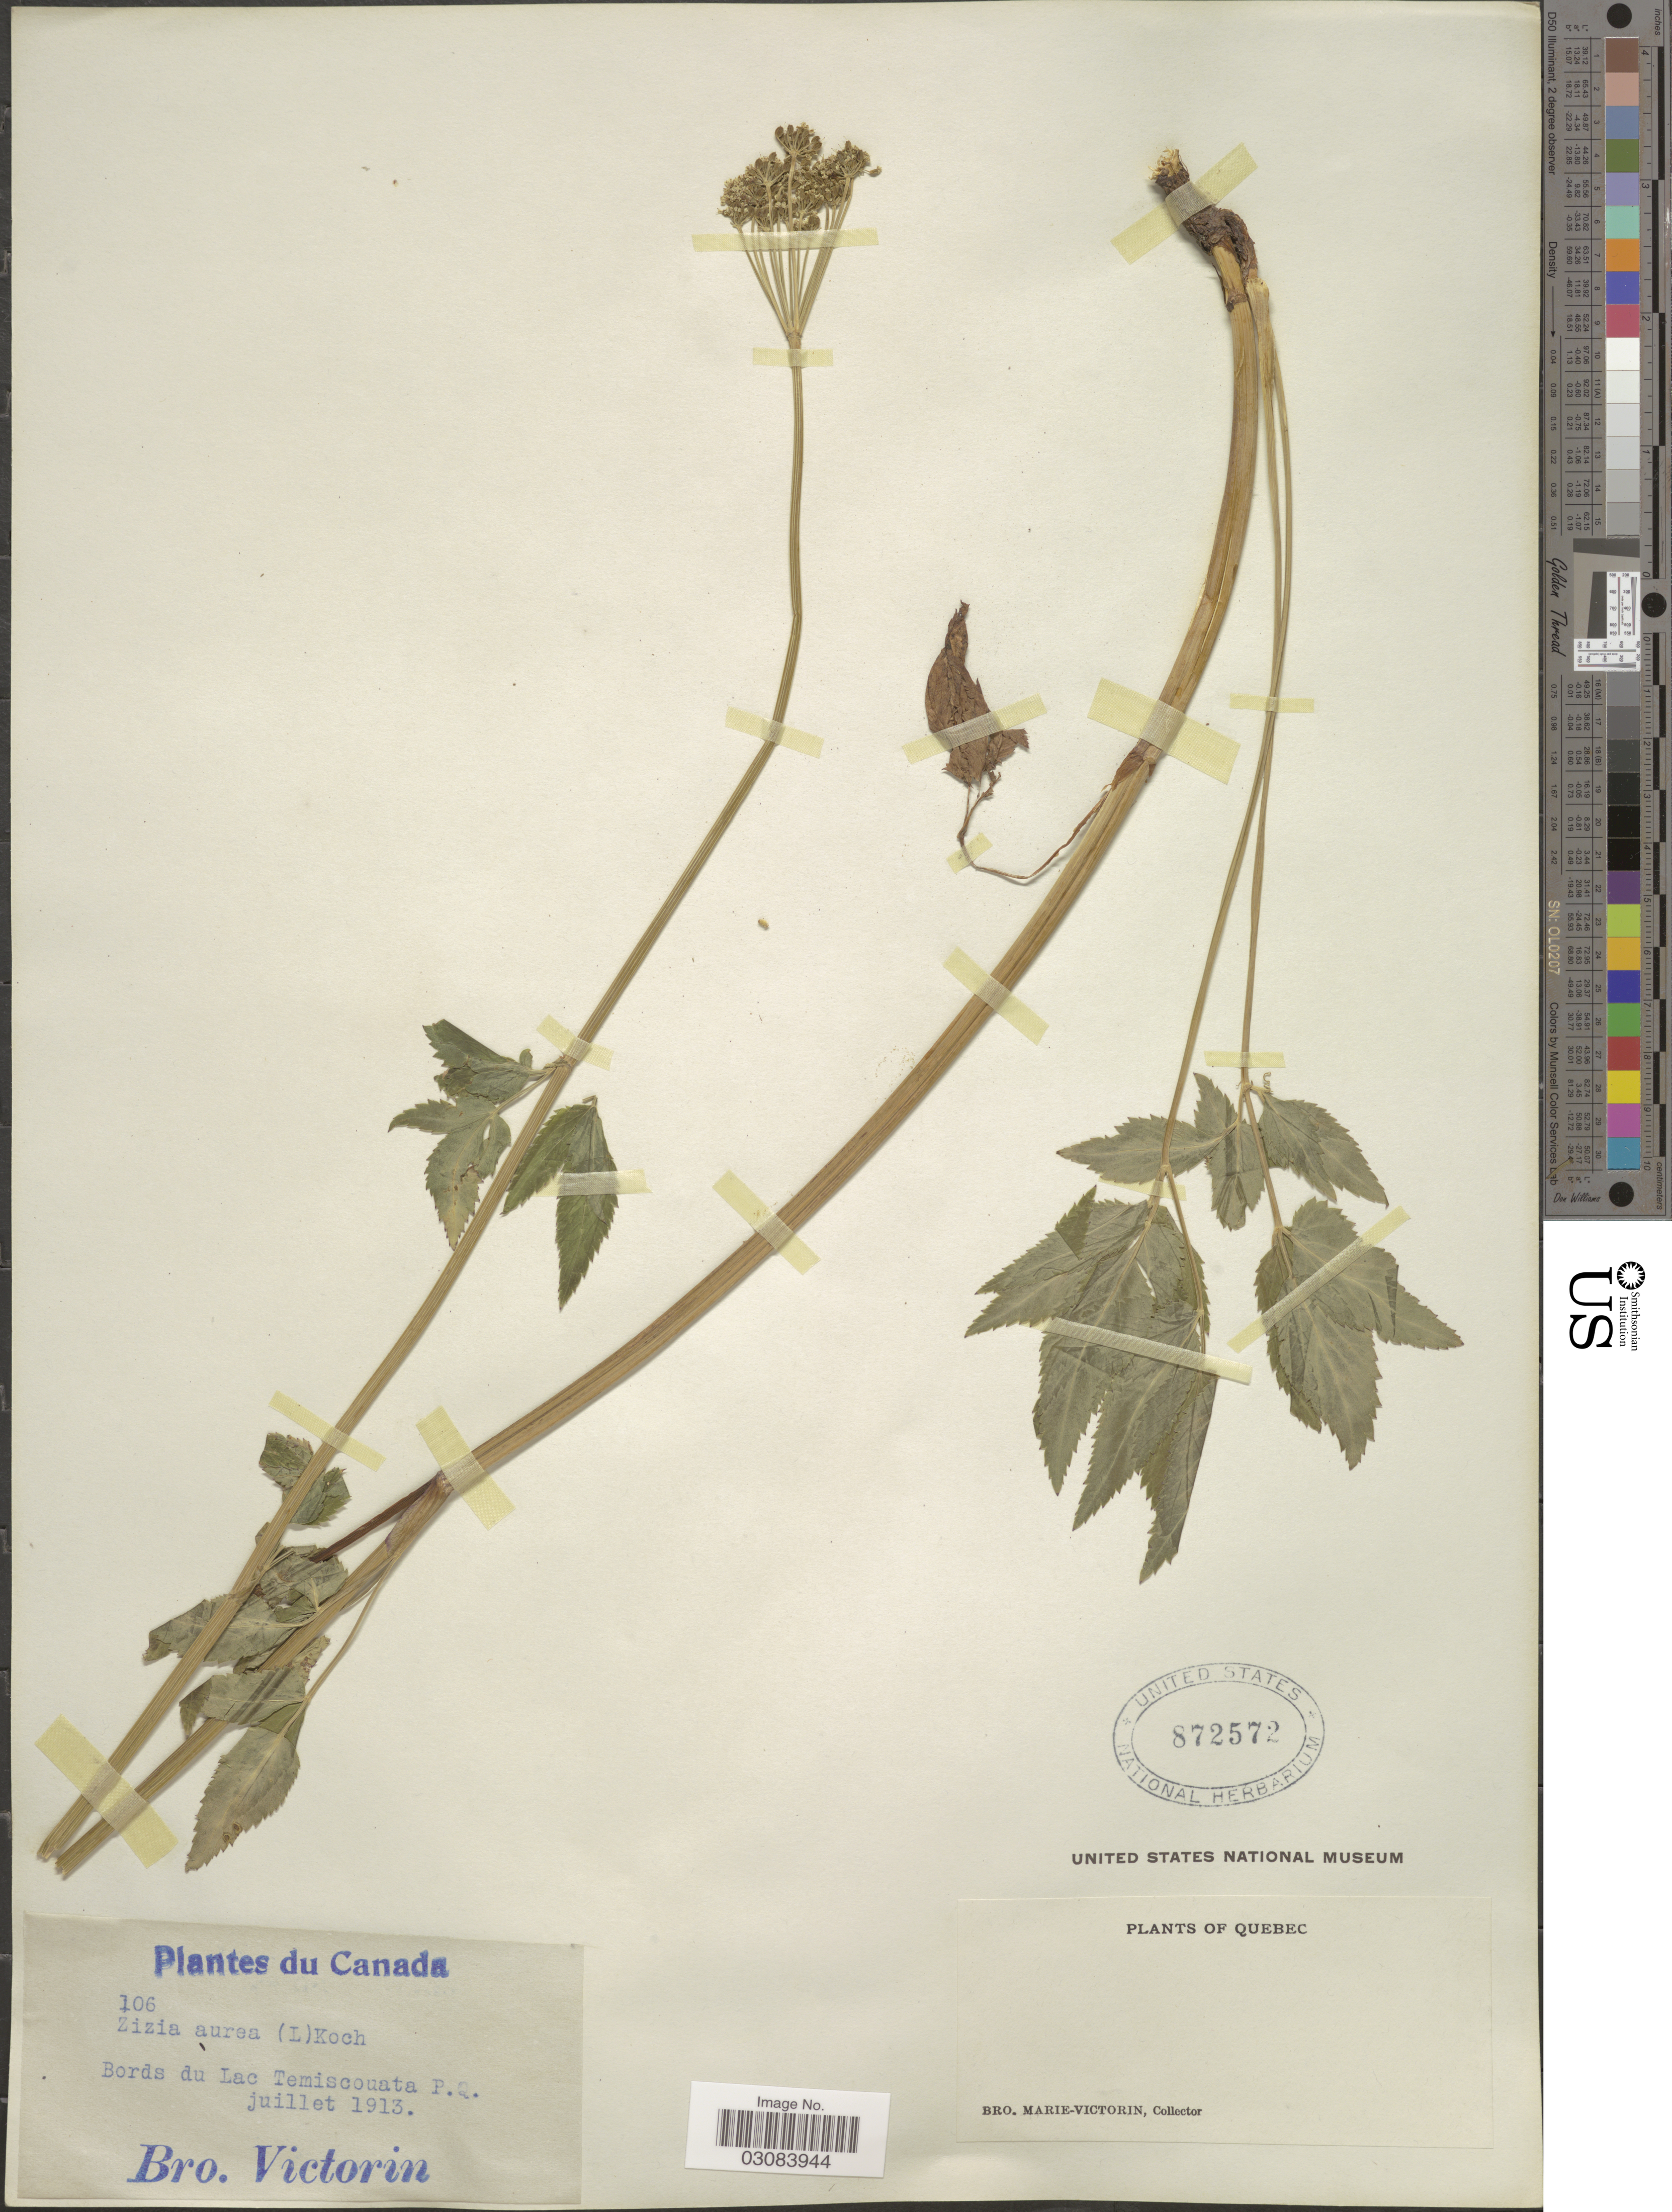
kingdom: Plantae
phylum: Tracheophyta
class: Magnoliopsida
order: Apiales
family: Apiaceae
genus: Zizia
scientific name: Zizia aurea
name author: (L.) Koch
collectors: Fr. Marie-Victorin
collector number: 106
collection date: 1913-07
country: Canada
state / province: Quebec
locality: Bords du Lac Temiscouata P.Q.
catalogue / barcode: US 872572